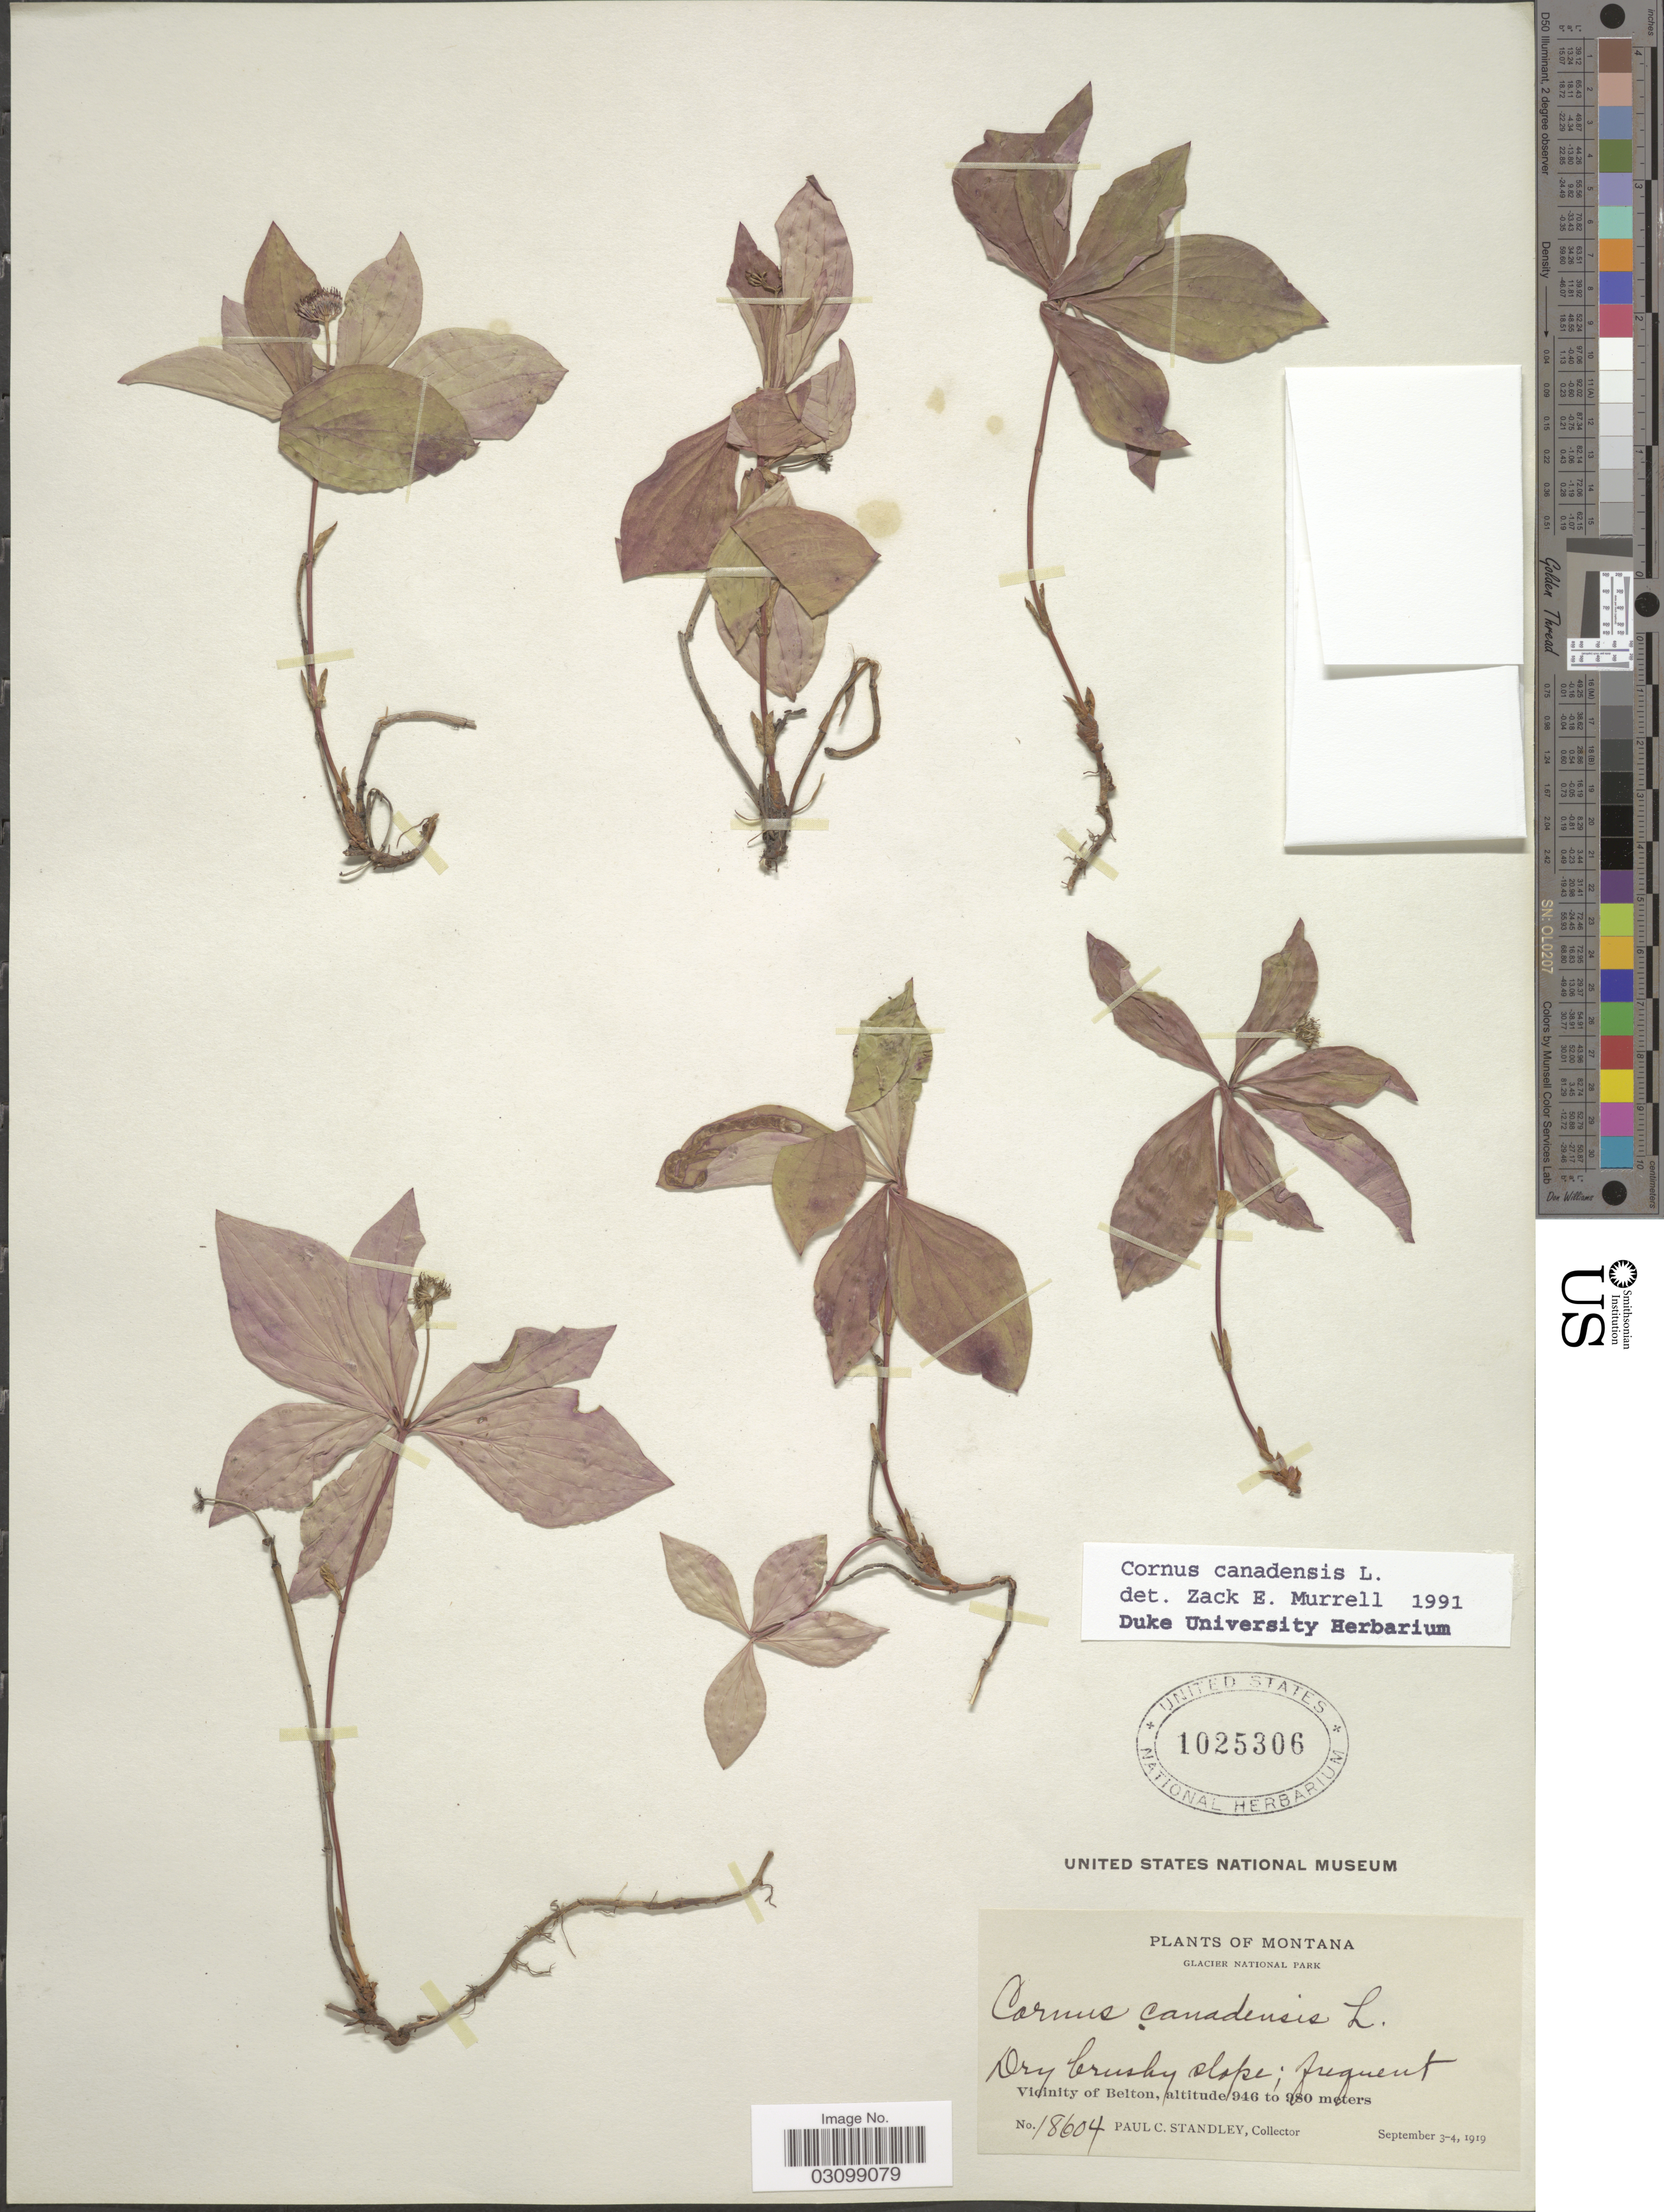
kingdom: Plantae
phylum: Tracheophyta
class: Magnoliopsida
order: Cornales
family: Cornaceae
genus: Cornus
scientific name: Cornus canadensis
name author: L.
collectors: P. C. Standley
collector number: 18604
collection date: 1919-09-03/1919-09-04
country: United States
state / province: Montana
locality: Glacier National Park. Vicinity of Belton.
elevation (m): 946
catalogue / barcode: US 1025306